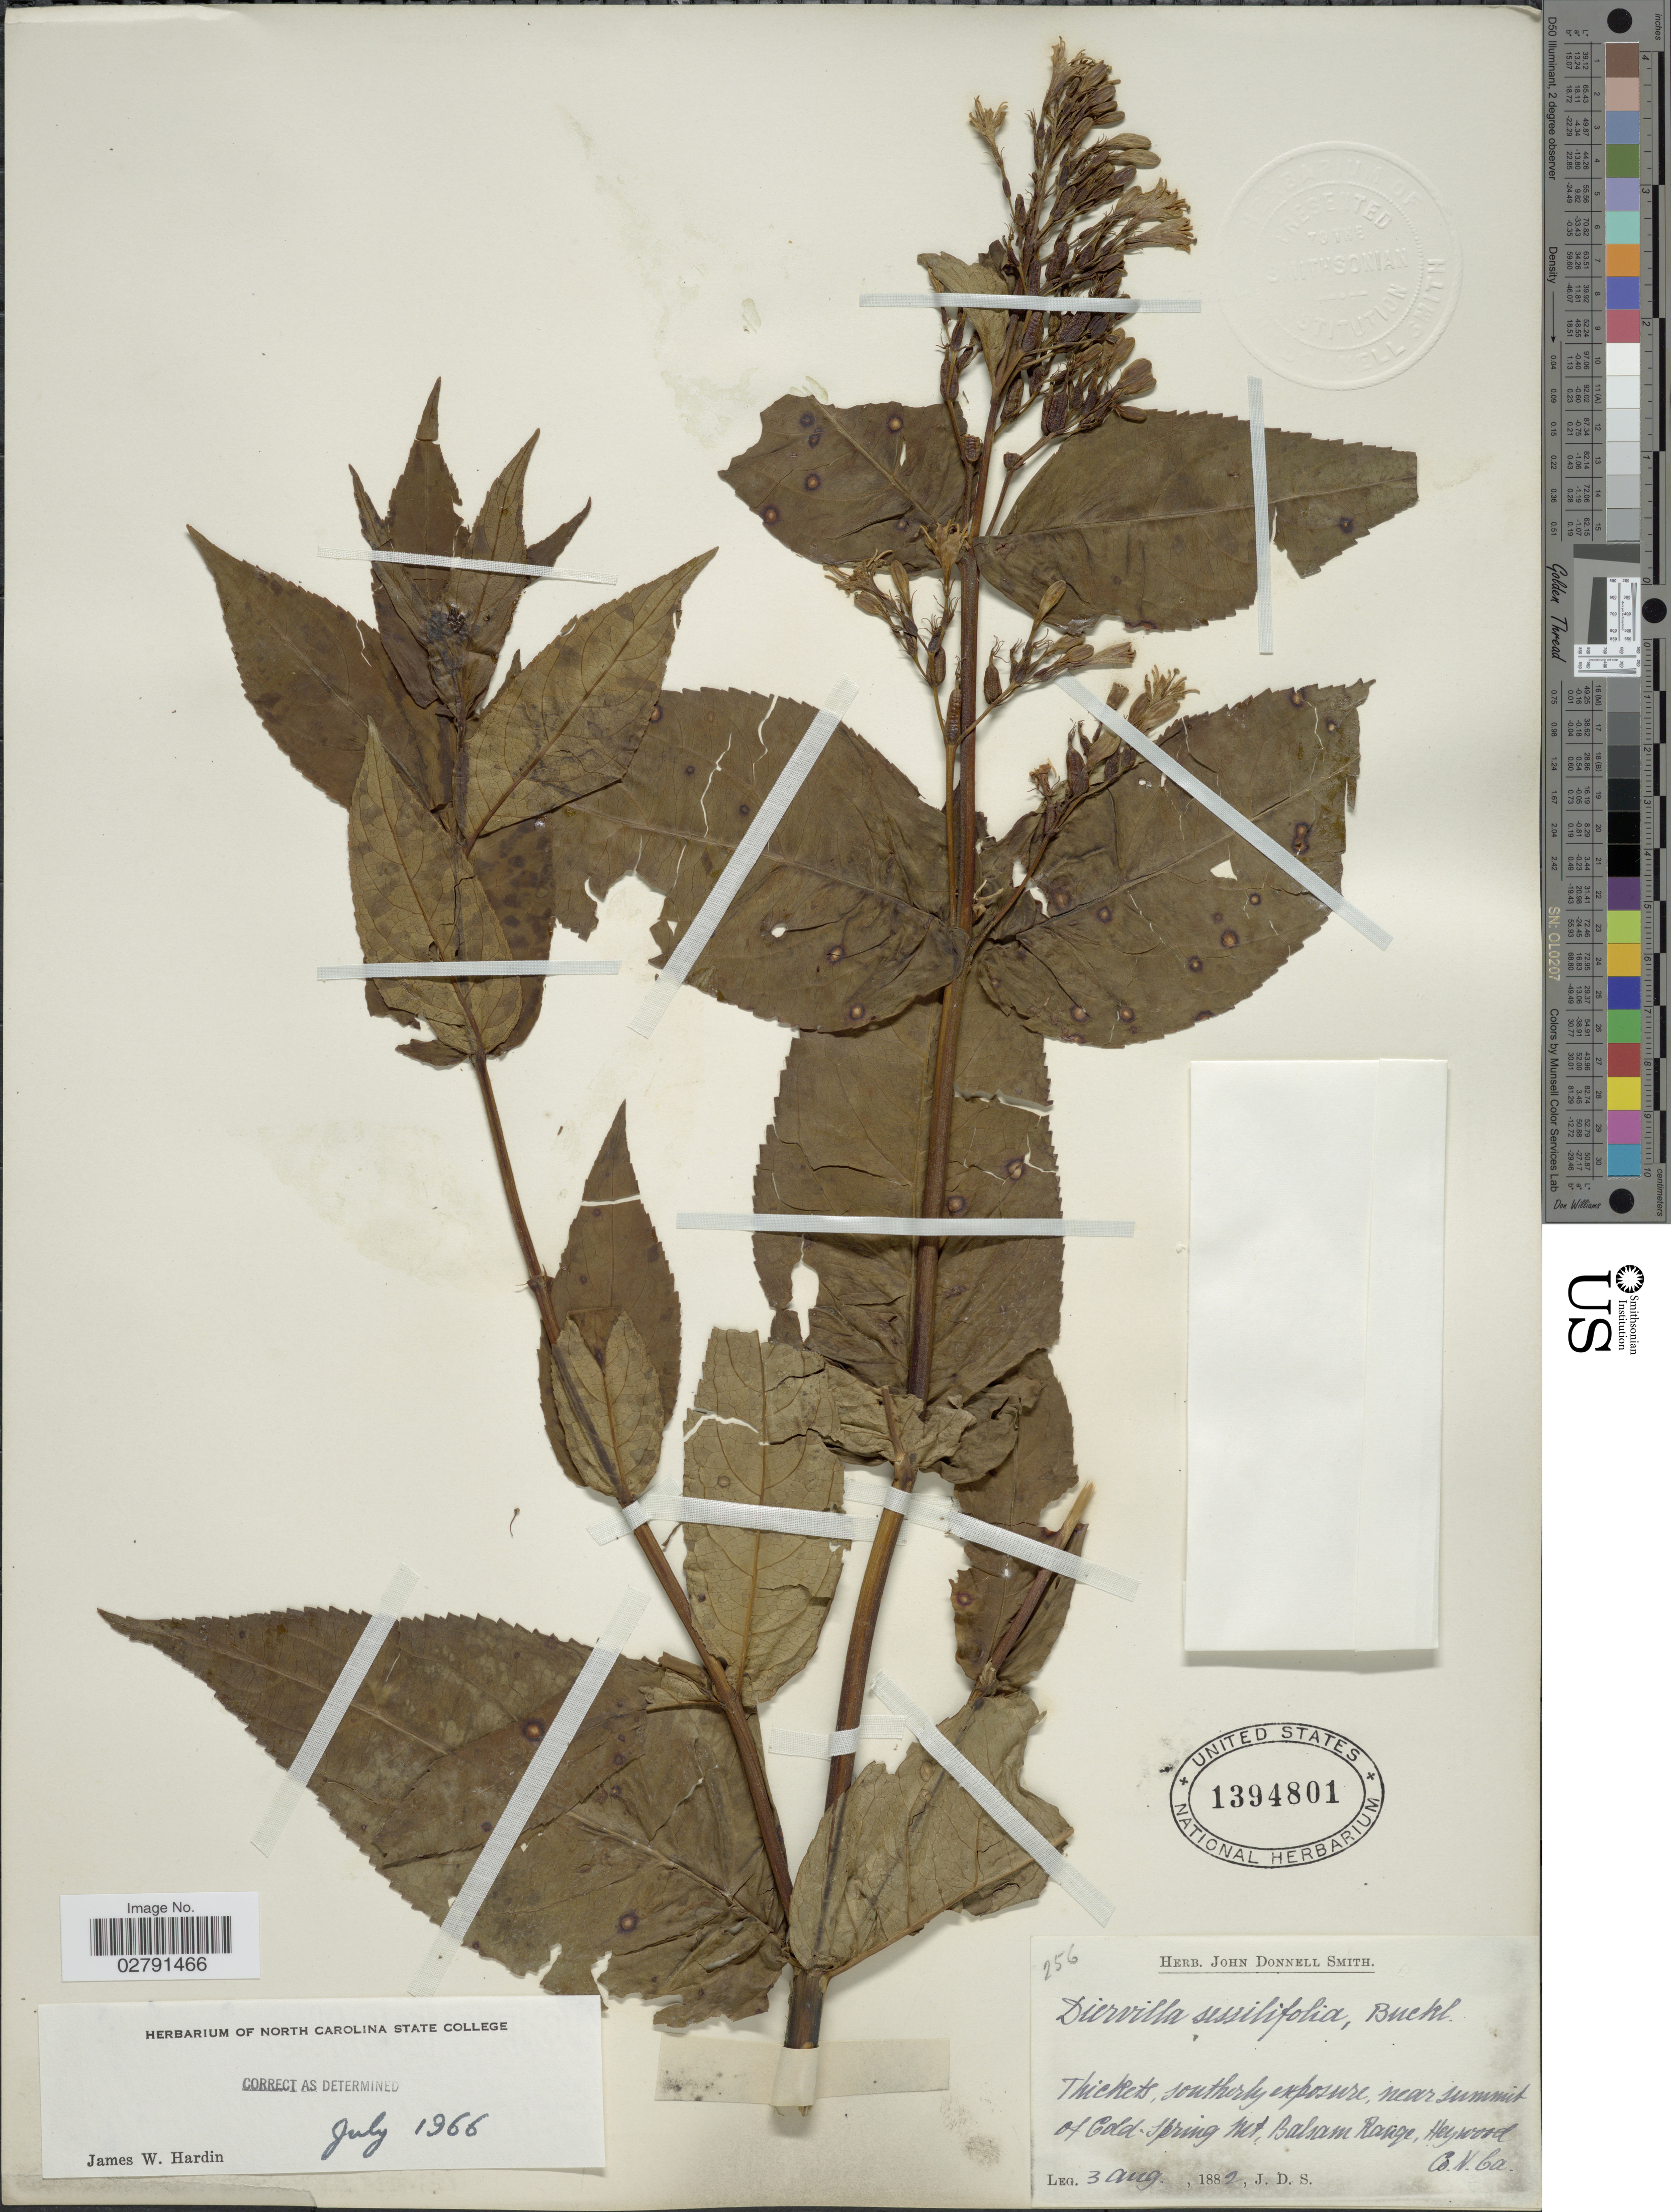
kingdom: Plantae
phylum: Tracheophyta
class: Magnoliopsida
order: Dipsacales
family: Caprifoliaceae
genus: Diervilla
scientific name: Diervilla sessilifolia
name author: Buckley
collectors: J. Donnell Smith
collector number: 256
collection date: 1882-08-03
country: United States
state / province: North Carolina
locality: Thickets, southerly exposure, near summit of Cold Spring Mt. Balsam Range, Heywood Co.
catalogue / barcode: US 1394801